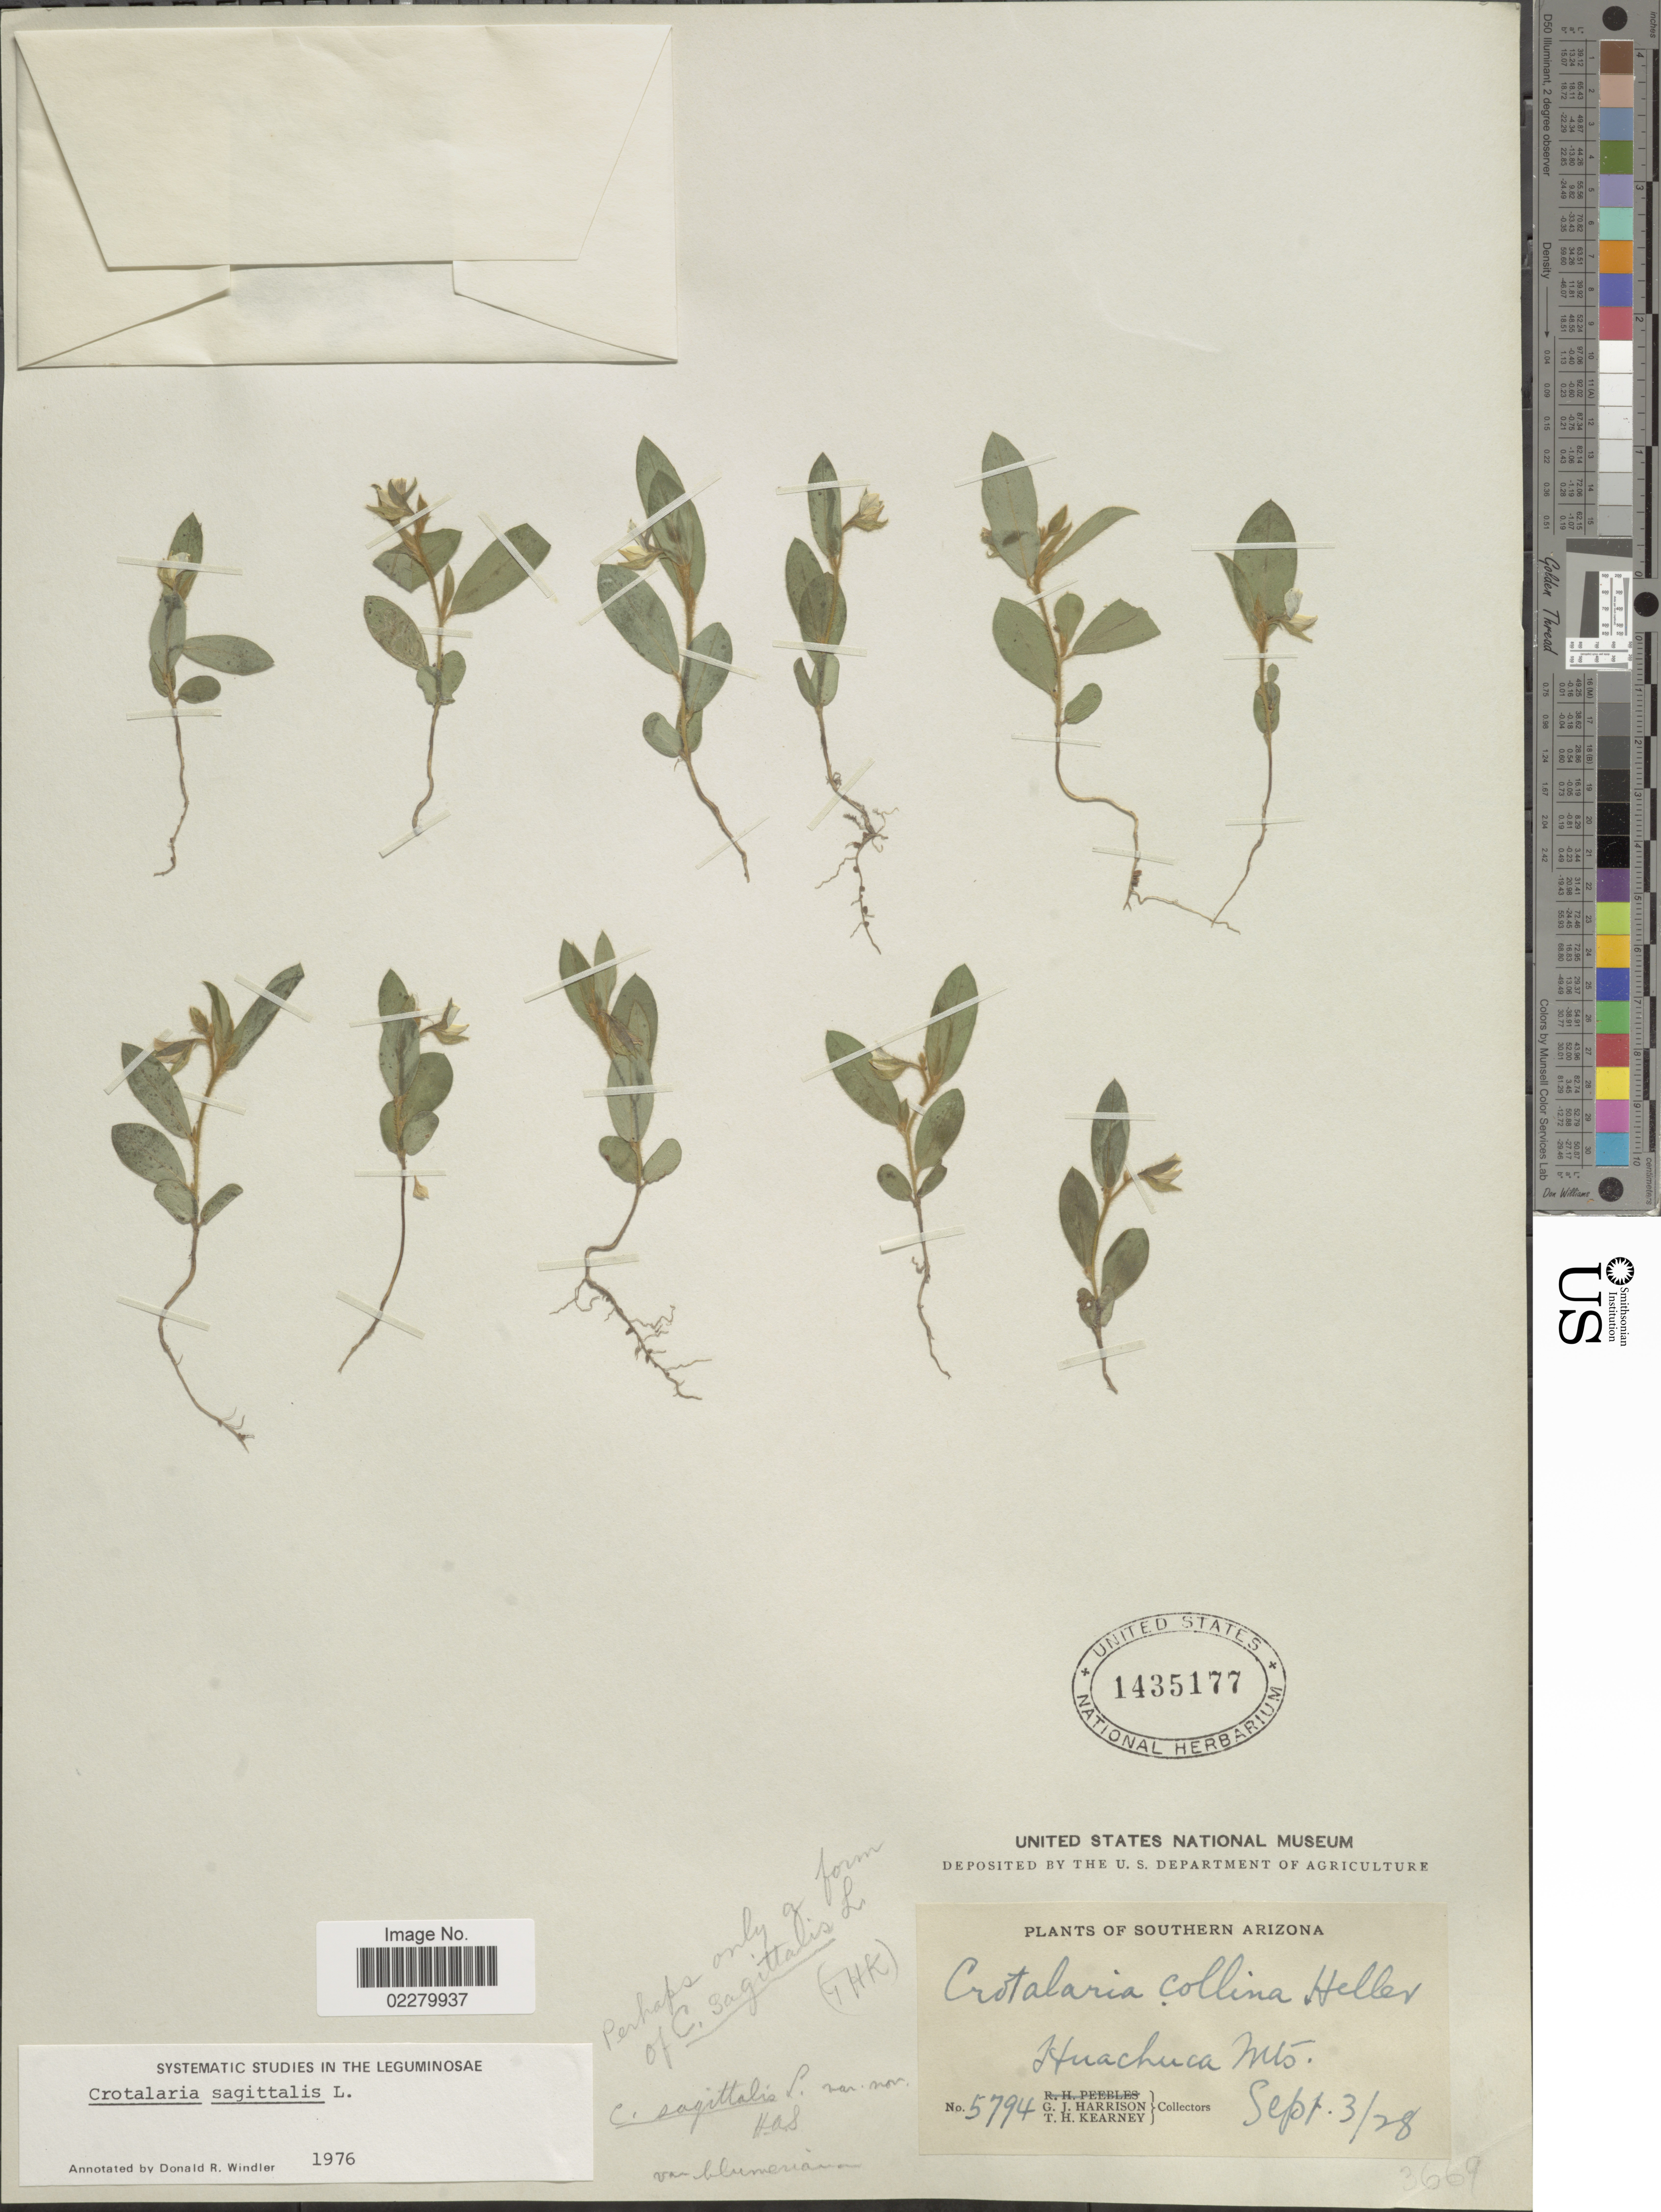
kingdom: Plantae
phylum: Tracheophyta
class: Magnoliopsida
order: Fabales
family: Fabaceae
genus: Crotalaria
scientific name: Crotalaria sagittalis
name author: L.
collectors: G. J. Harrison & T. H. Kearney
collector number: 5794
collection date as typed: Transcribed d/m/y: 3/9/28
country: United States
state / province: Arizona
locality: Southern Arizona. Huachuca Mts.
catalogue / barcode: US 1435177